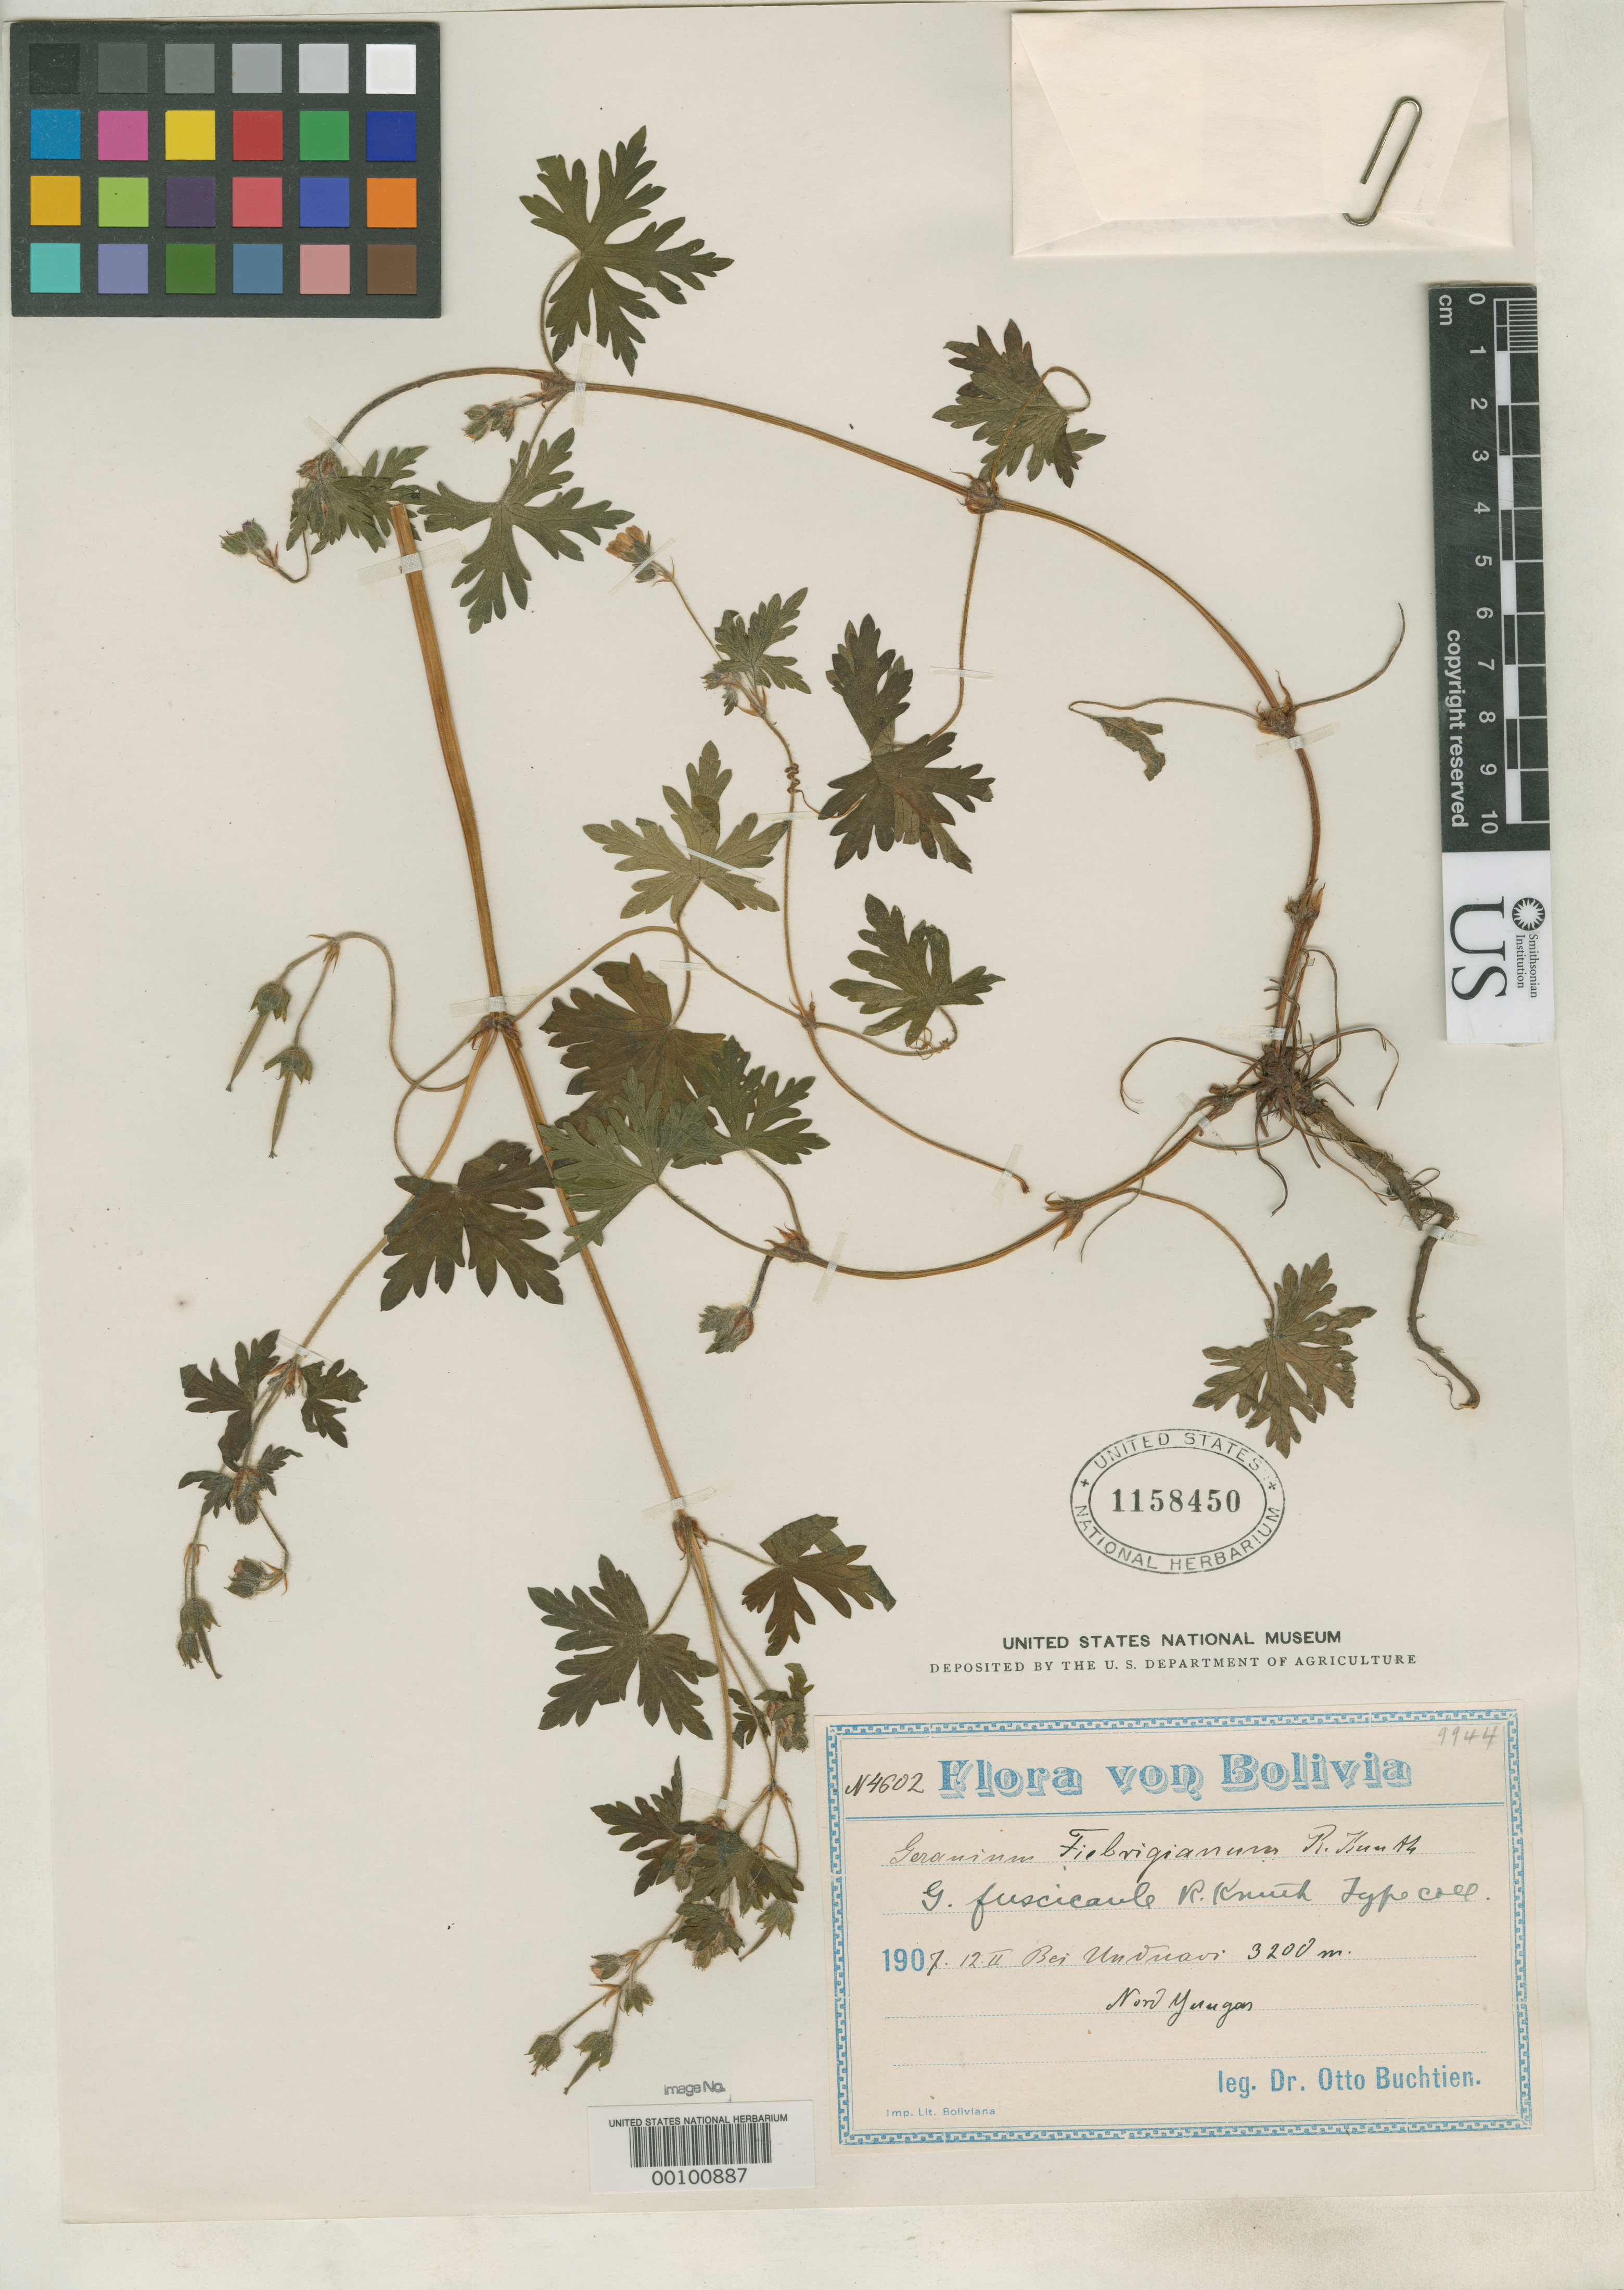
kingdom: Plantae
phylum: Tracheophyta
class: Magnoliopsida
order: Geraniales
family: Geraniaceae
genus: Geranium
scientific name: Geranium fuscicaule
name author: R. Knuth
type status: Isotype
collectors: O. Buchtien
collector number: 4602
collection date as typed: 12 Feb 1907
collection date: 1907-02-12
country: Bolivia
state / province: La Paz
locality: Nord Yungas, Unduavi.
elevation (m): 3200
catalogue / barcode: US 1158450